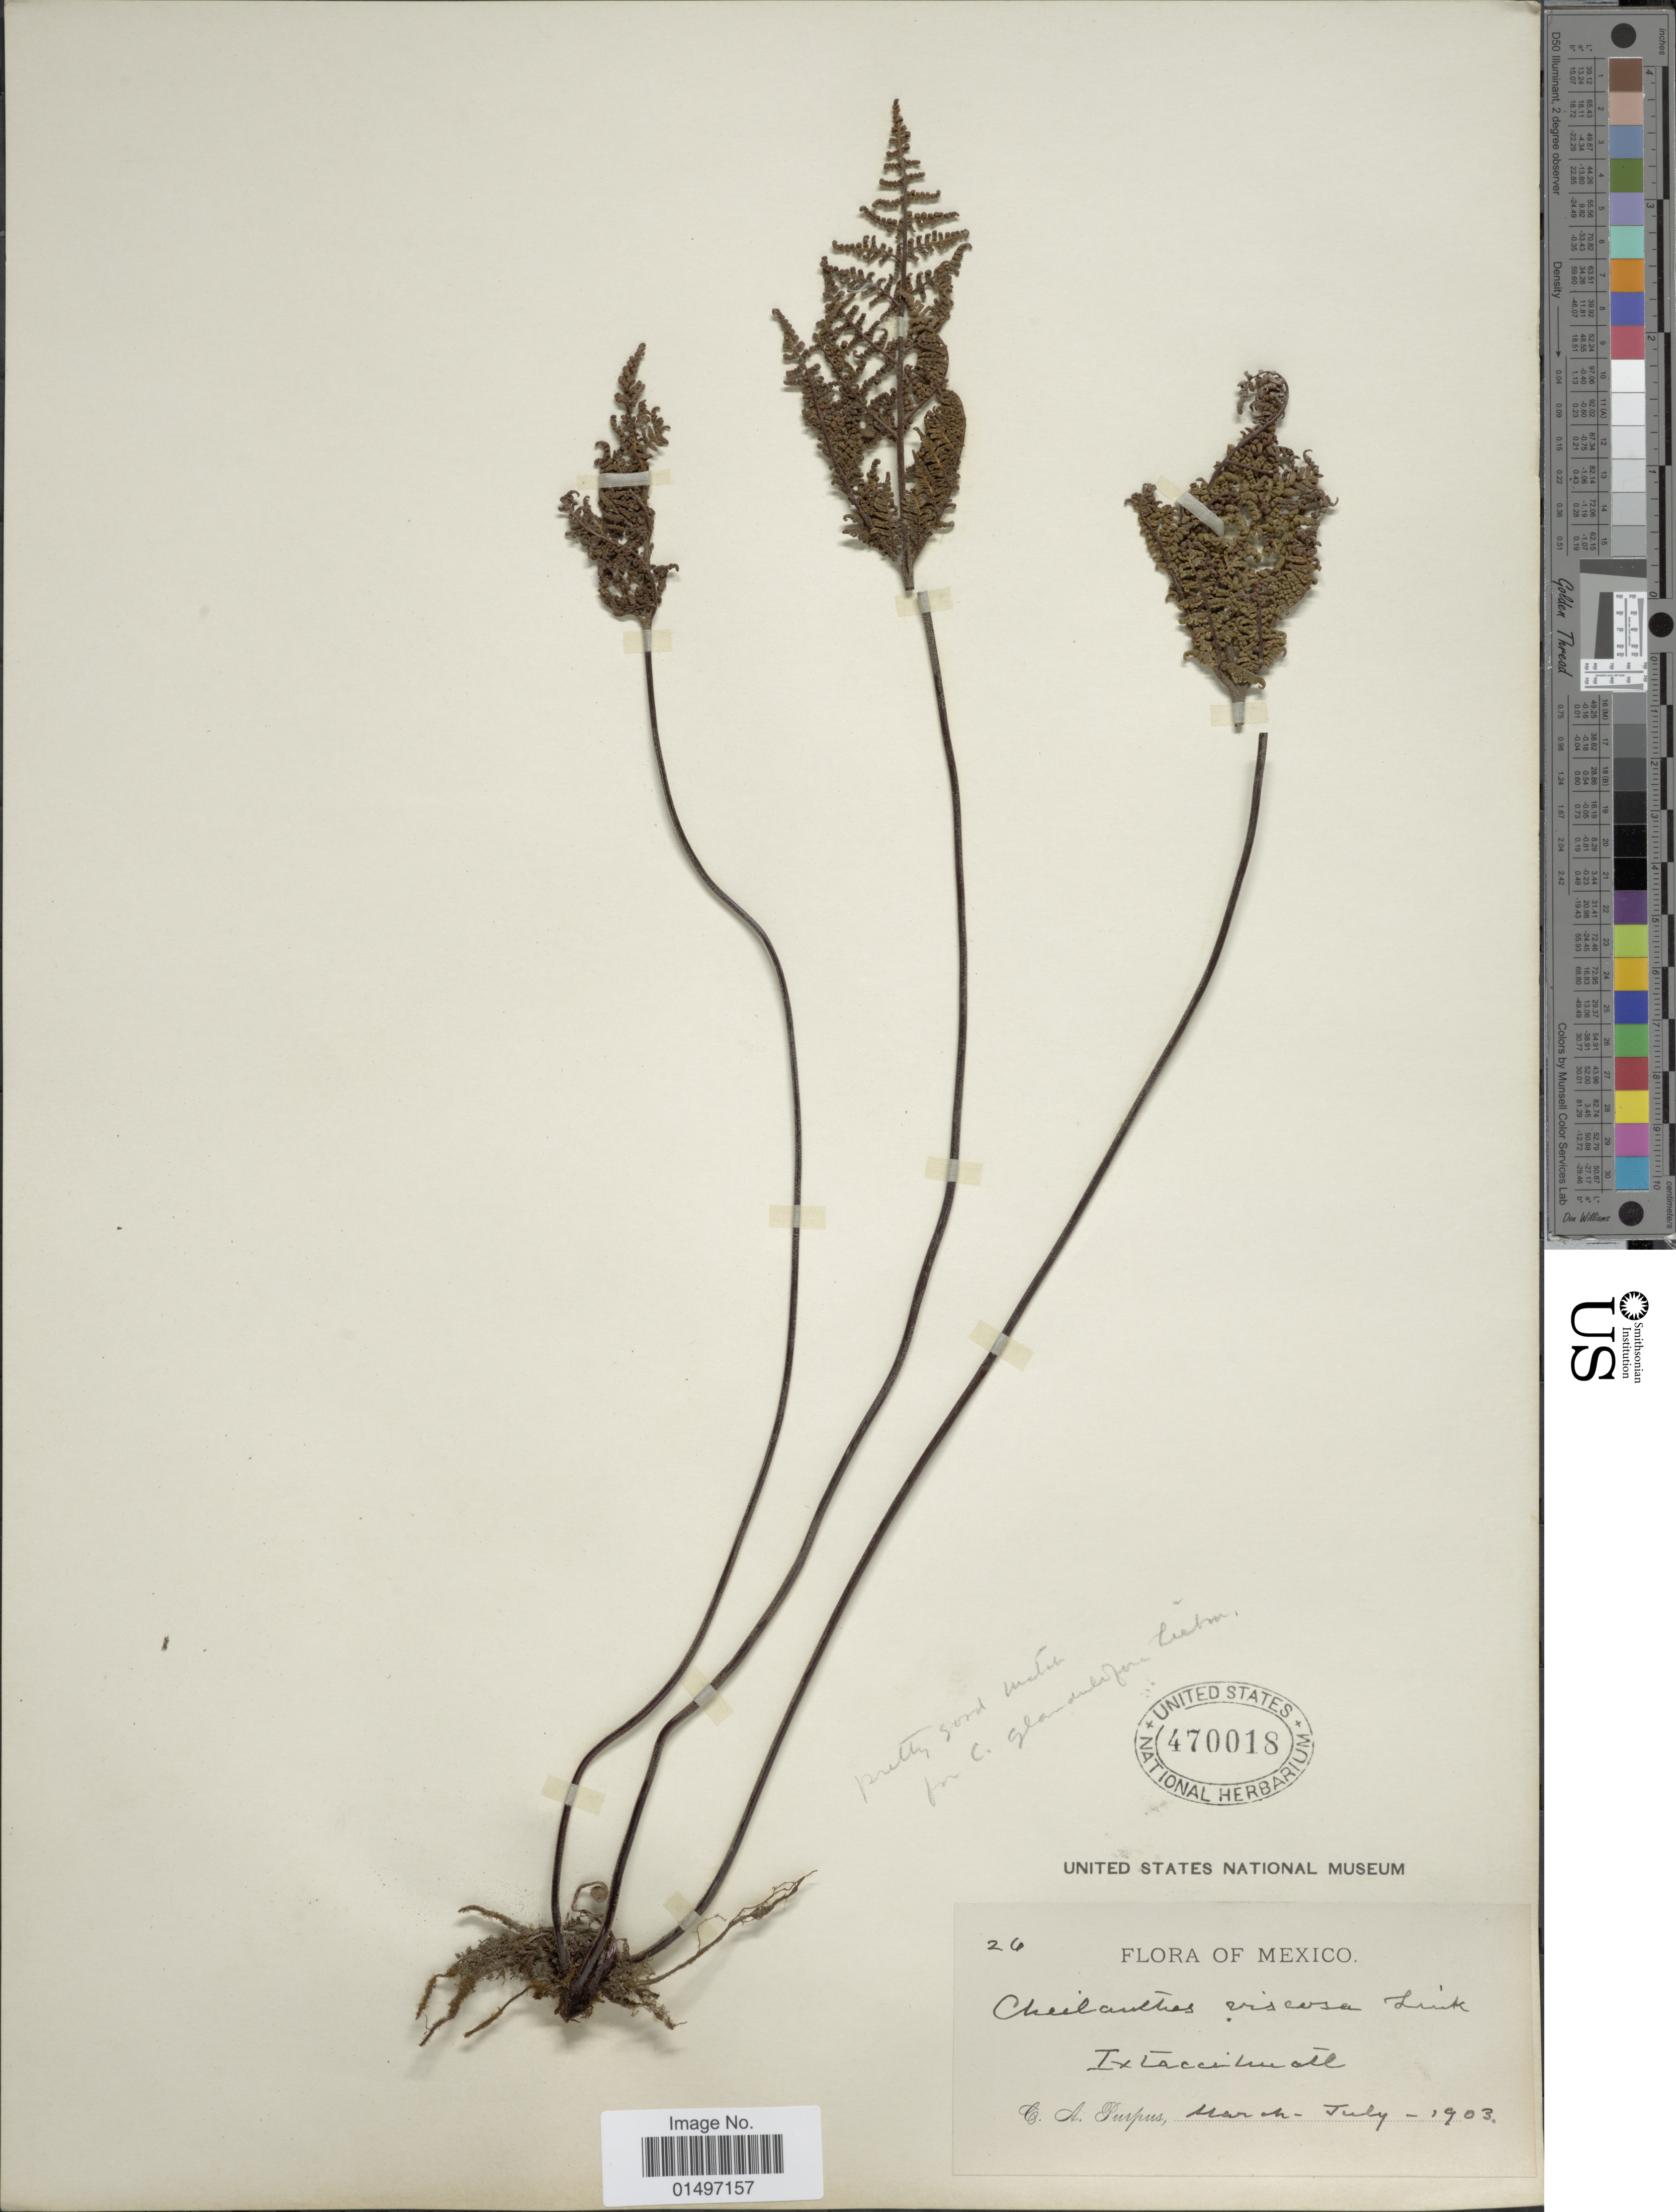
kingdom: Plantae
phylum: Tracheophyta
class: Polypodiopsida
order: Polypodiales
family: Pteridaceae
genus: Gaga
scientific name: Gaga kaulfussii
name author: (Kunze) Fay W. Li & Windham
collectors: C. A. Purpus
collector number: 26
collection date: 1903-03/1903-07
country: Mexico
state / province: México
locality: Mexico, Ixtacuhuatt,.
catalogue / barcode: US 470018